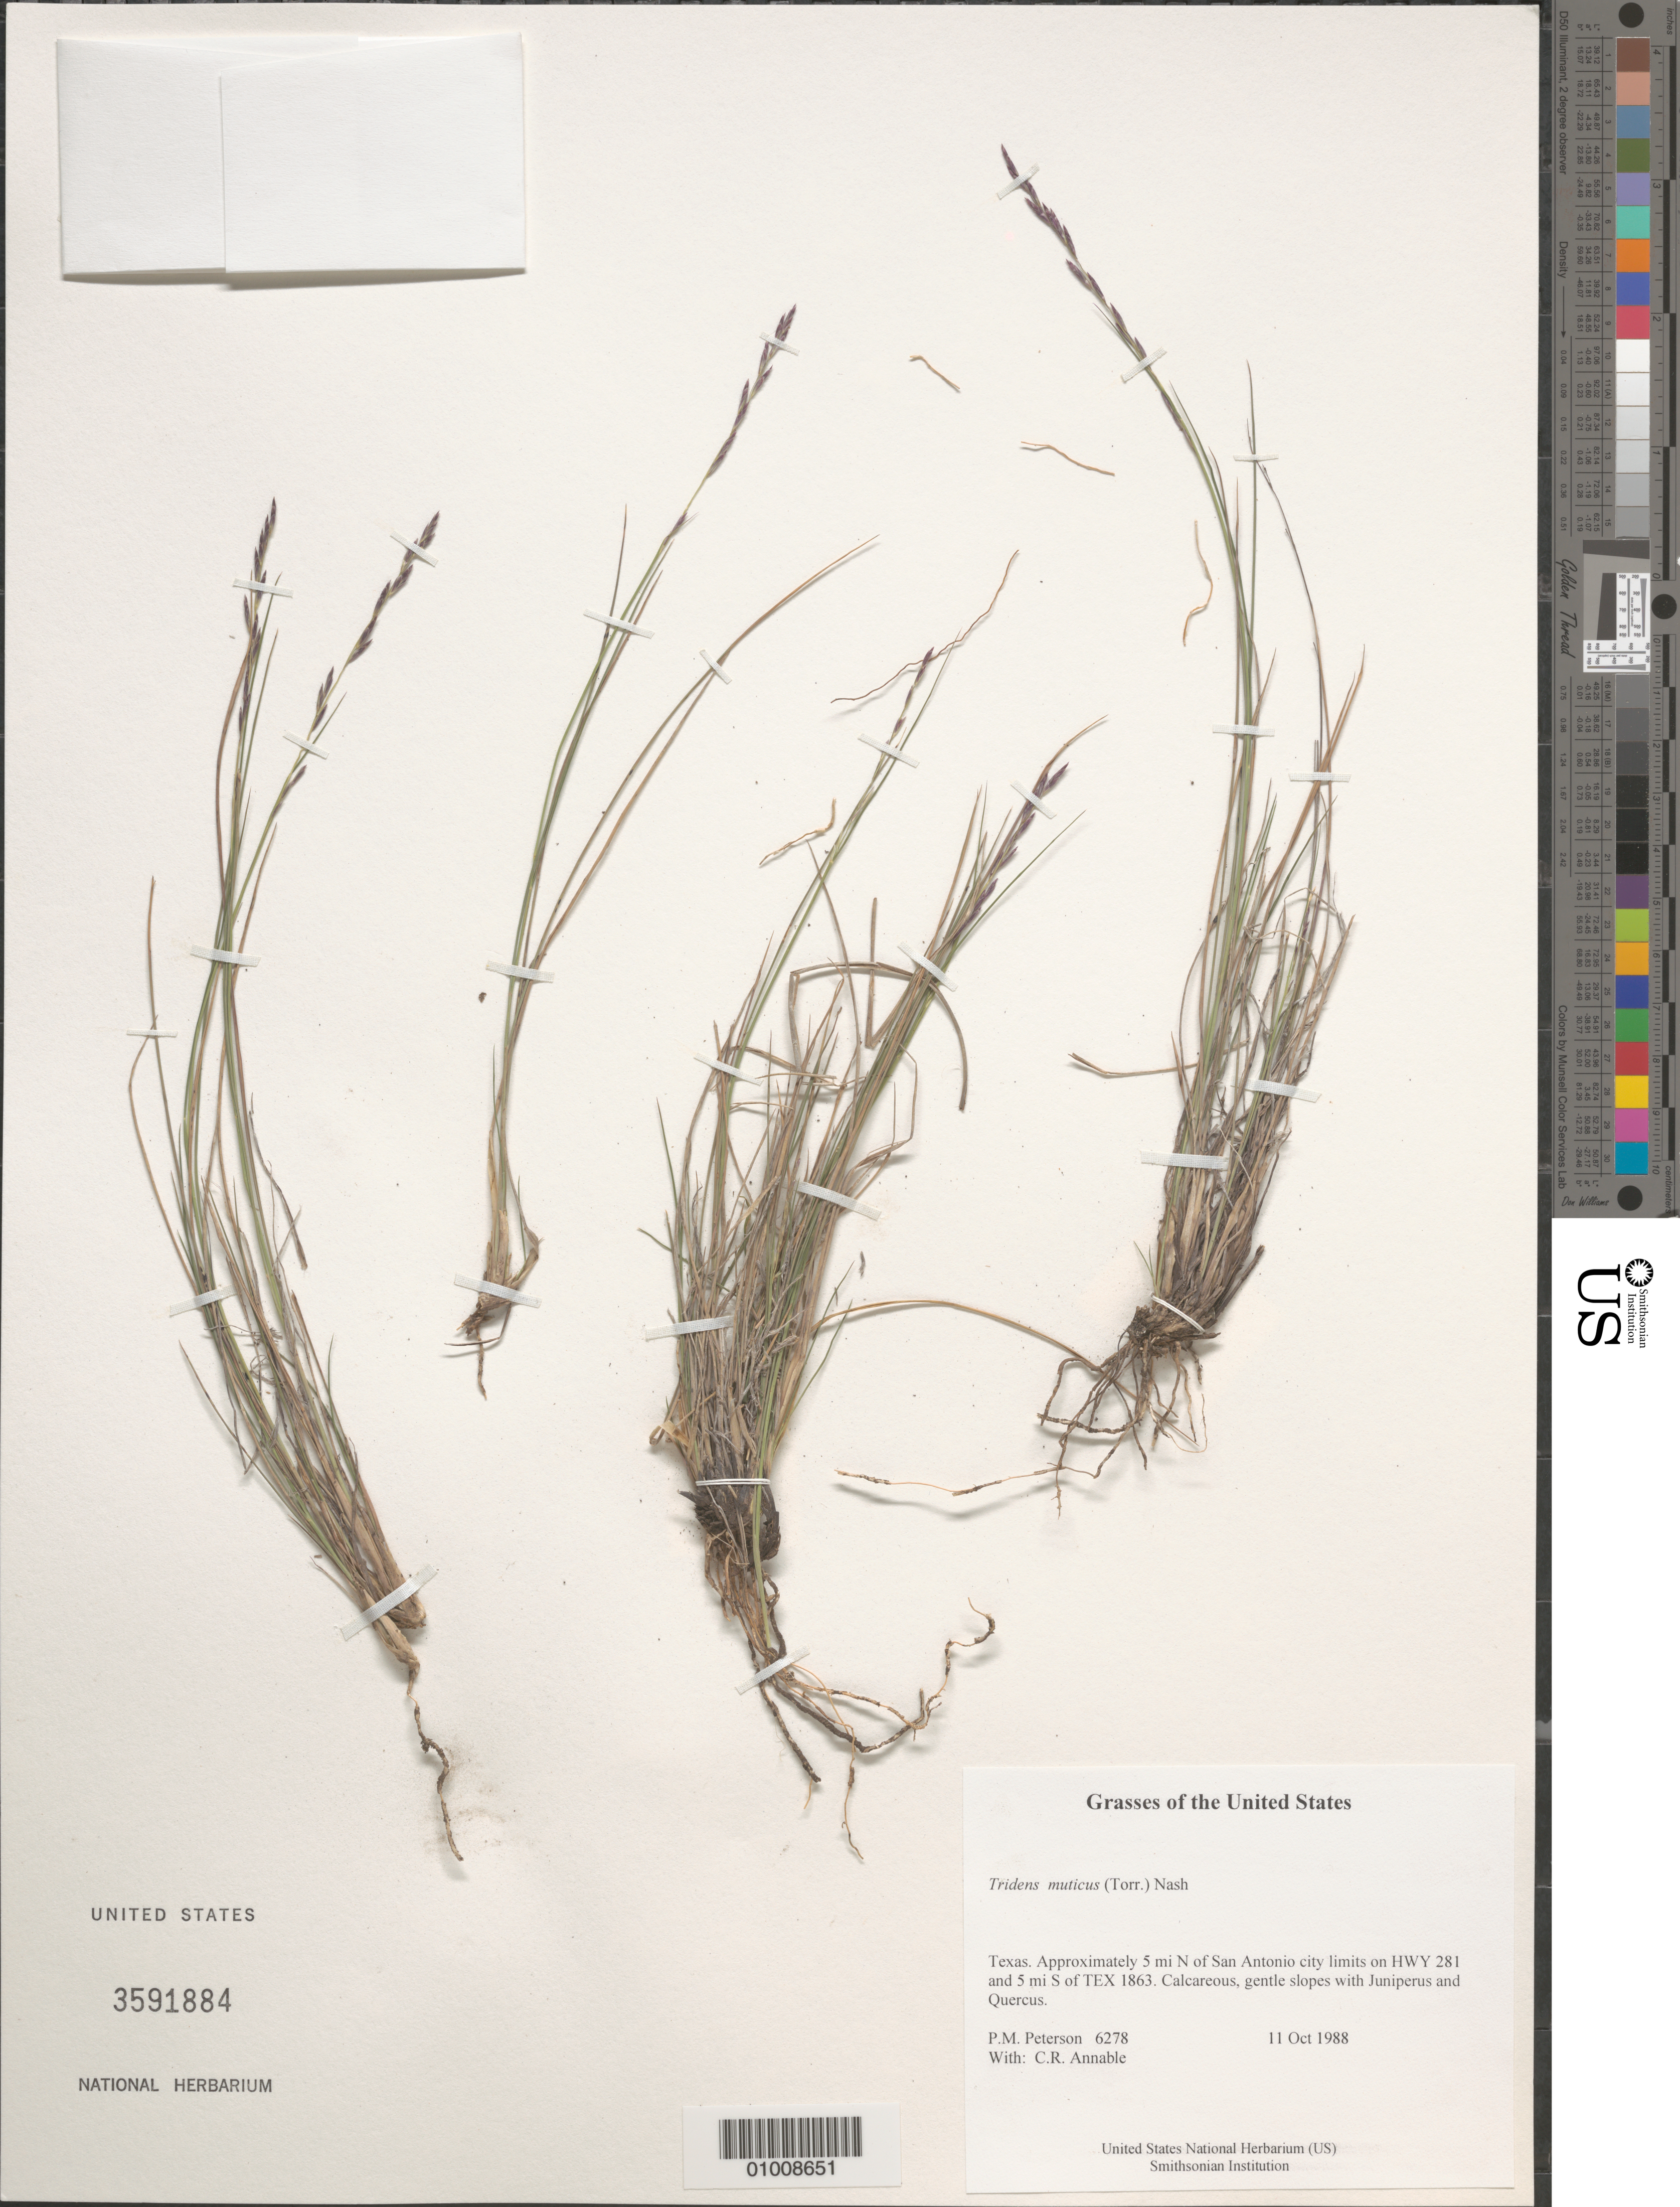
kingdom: Plantae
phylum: Tracheophyta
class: Liliopsida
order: Poales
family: Poaceae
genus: Tridens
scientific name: Tridens muticus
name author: (Torr.) Nash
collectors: P. M. Peterson & C. R. Annable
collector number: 06278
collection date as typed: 11 Oct 1988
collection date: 1988-10-11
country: United States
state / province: Texas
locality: Approximately 5 mi N of San Antonio city limits on HWY 281 and 5 mi S of TEX 1863.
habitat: Calcareous, gentle slopes with Juniperus and Quercus.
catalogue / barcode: US 3591884